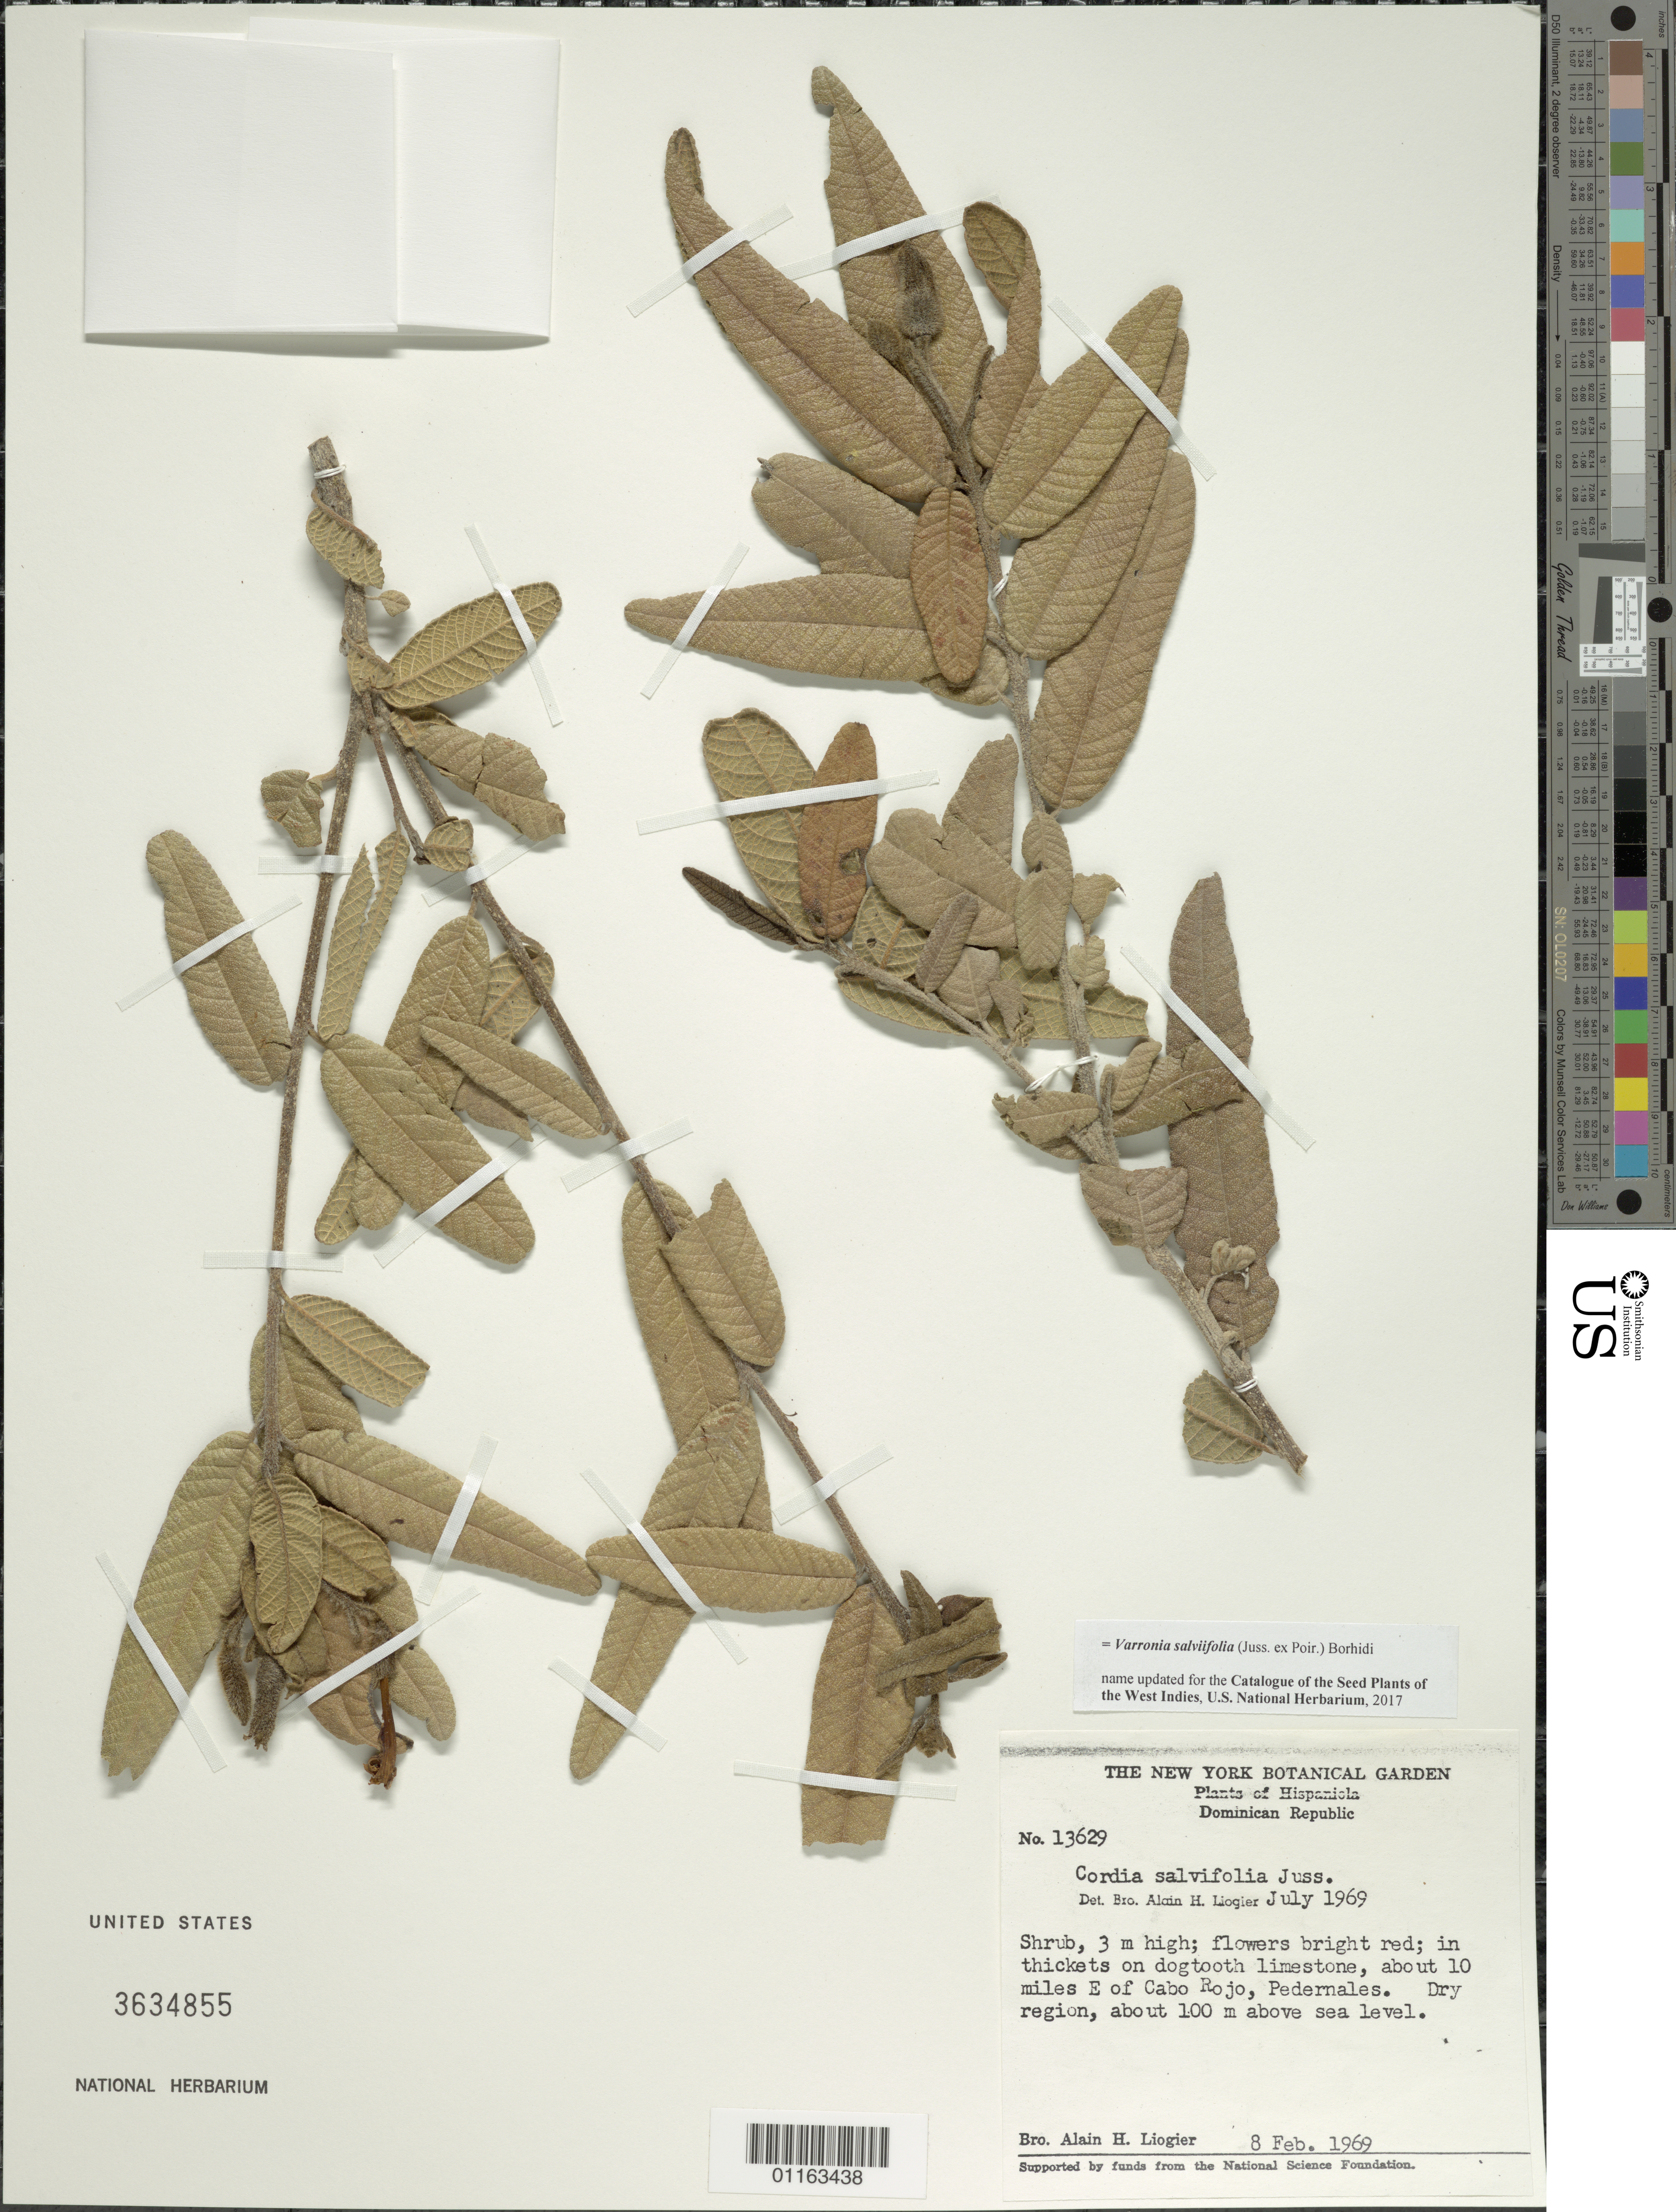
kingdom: Plantae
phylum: Tracheophyta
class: Magnoliopsida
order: Boraginales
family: Cordiaceae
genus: Varronia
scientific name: Varronia salviifolia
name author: (Juss. ex Poir.) Borhidi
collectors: A. H. Liogier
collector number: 13629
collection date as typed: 08 Feb 1969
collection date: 1969-02-08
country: Dominican Republic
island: Hispaniola I.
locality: In thickets on dogtooth limestone, about 10 miles E of Cabo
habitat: Dry region; in thickets on dogtooth limestone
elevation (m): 100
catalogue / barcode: US 3634855